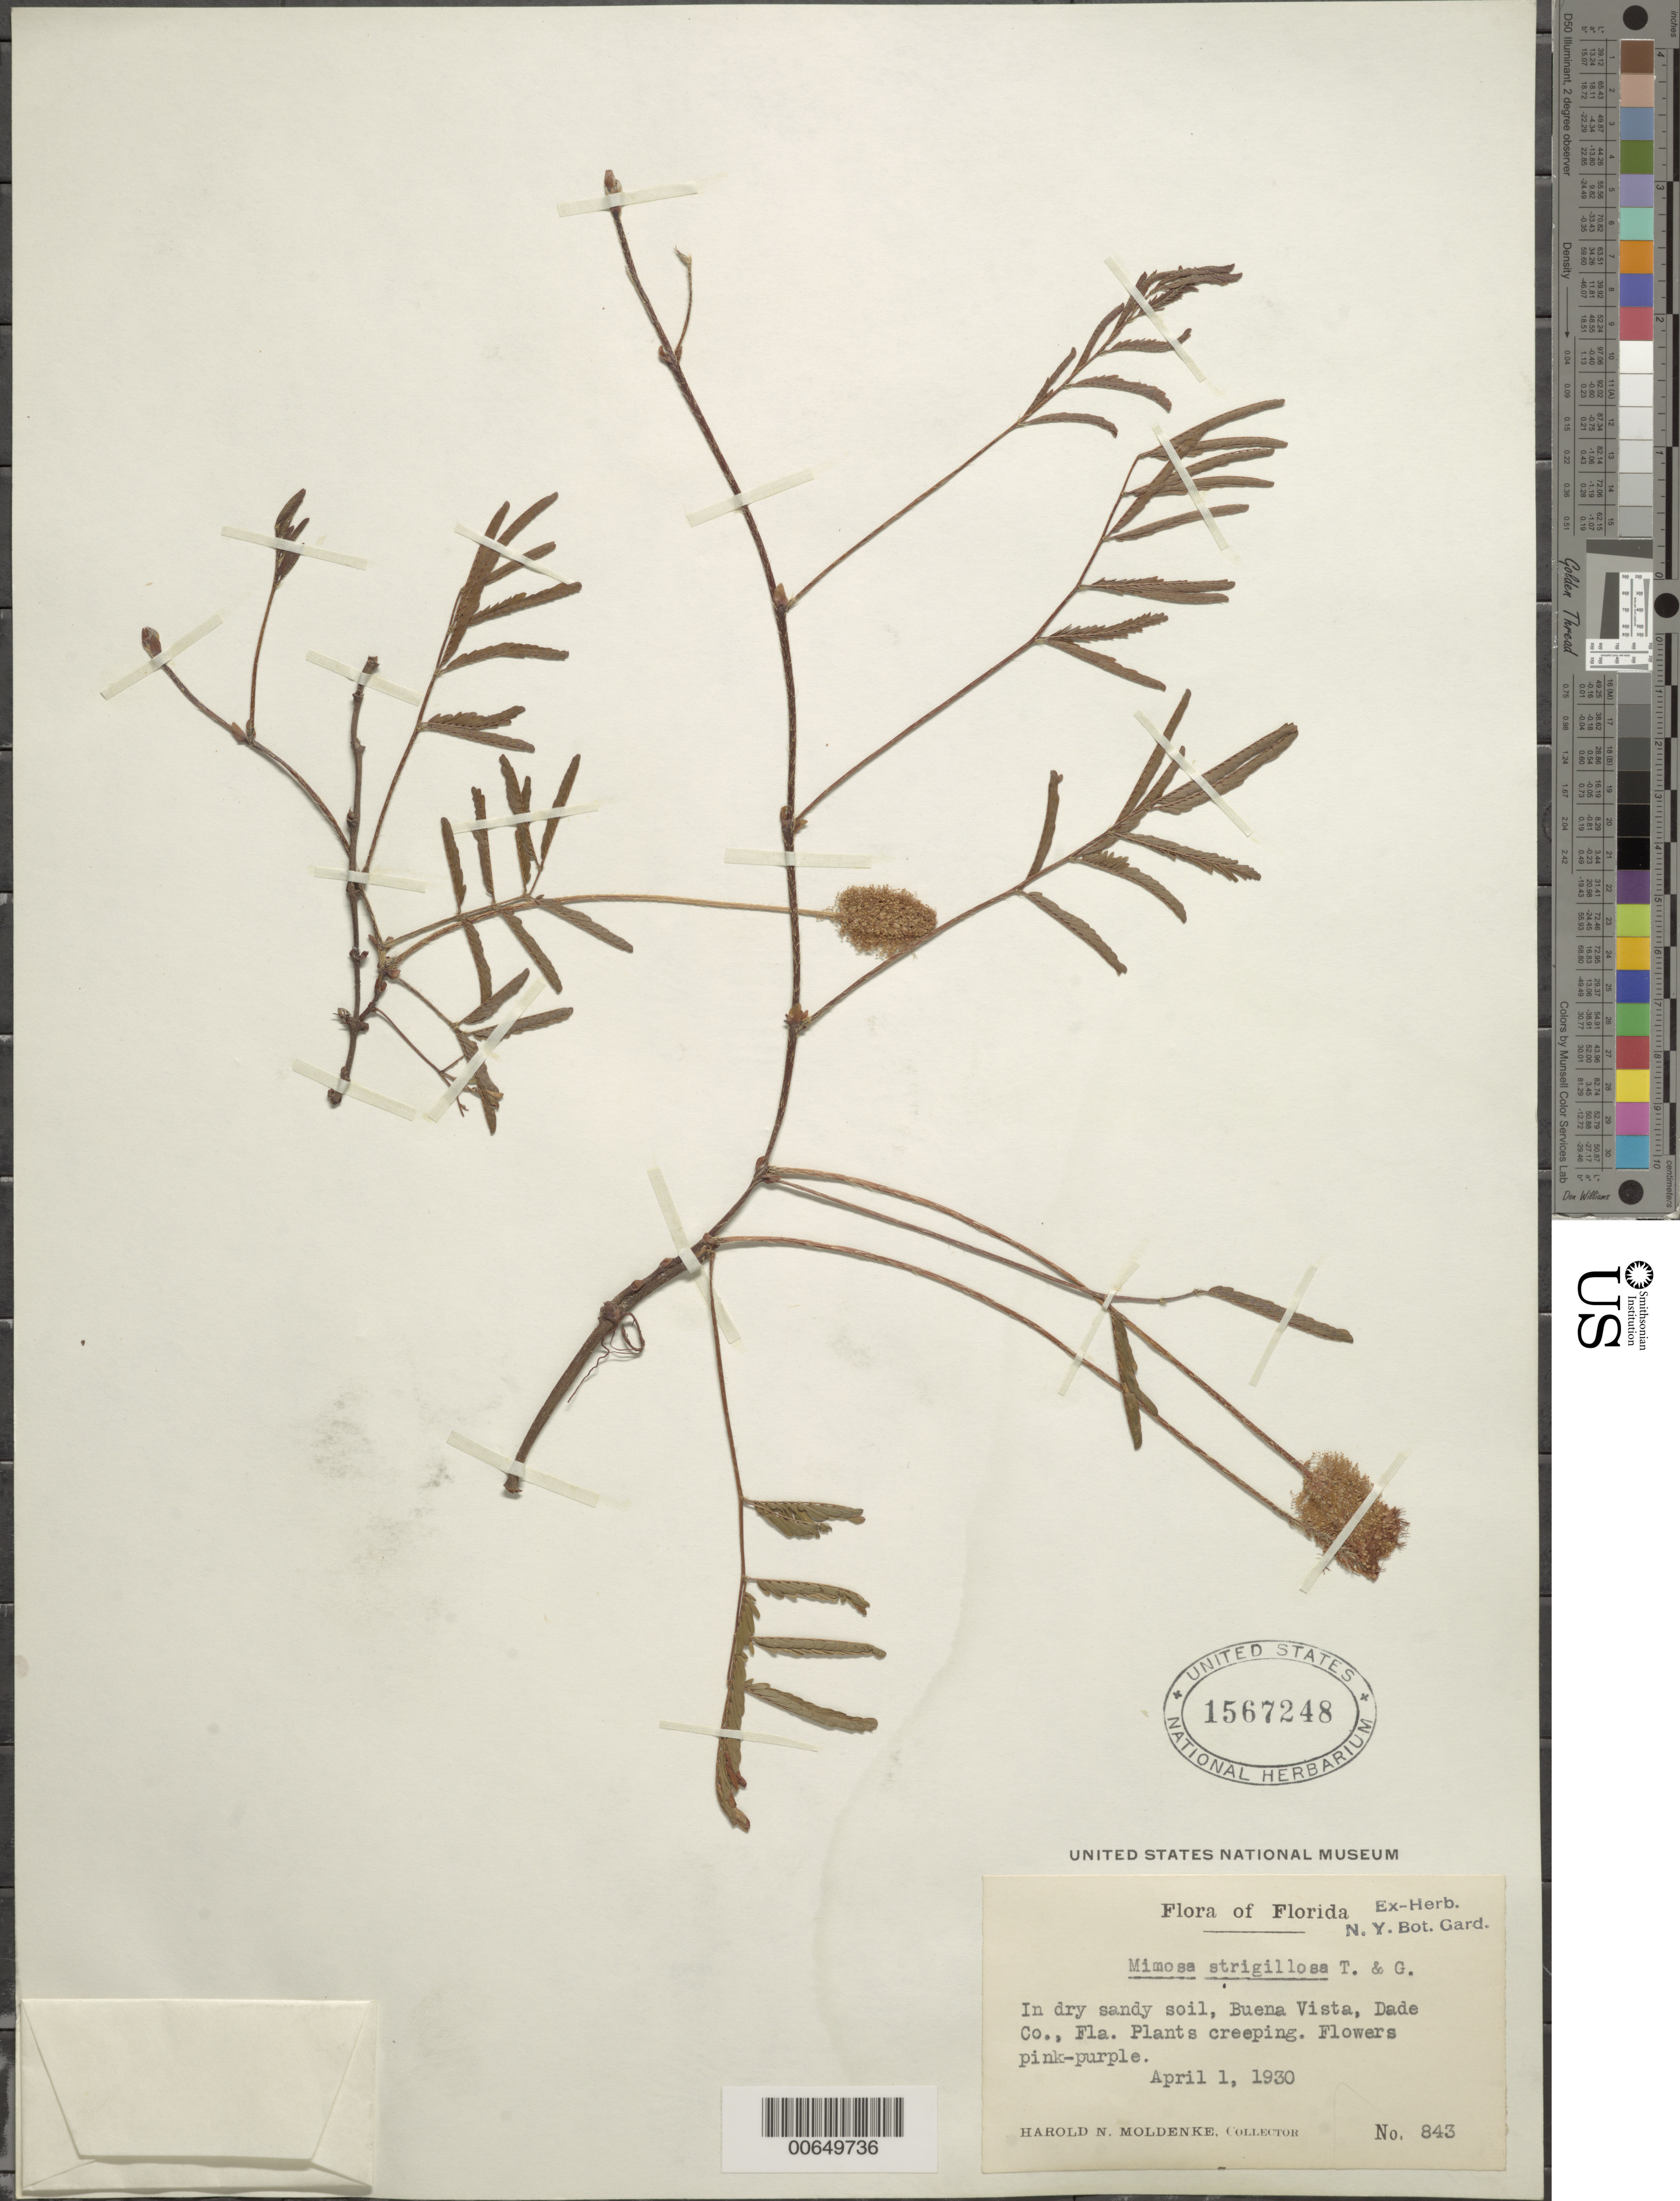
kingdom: Plantae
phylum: Tracheophyta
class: Magnoliopsida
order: Fabales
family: Fabaceae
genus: Mimosa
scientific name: Mimosa strigillosa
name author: Torr. & A. Gray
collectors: H. N. Moldenke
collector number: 843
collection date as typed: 01 Apr 1930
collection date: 1930-04-01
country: United States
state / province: Florida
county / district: Dade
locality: Buena Vista.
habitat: In dry sandy soil.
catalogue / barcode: US 1567248